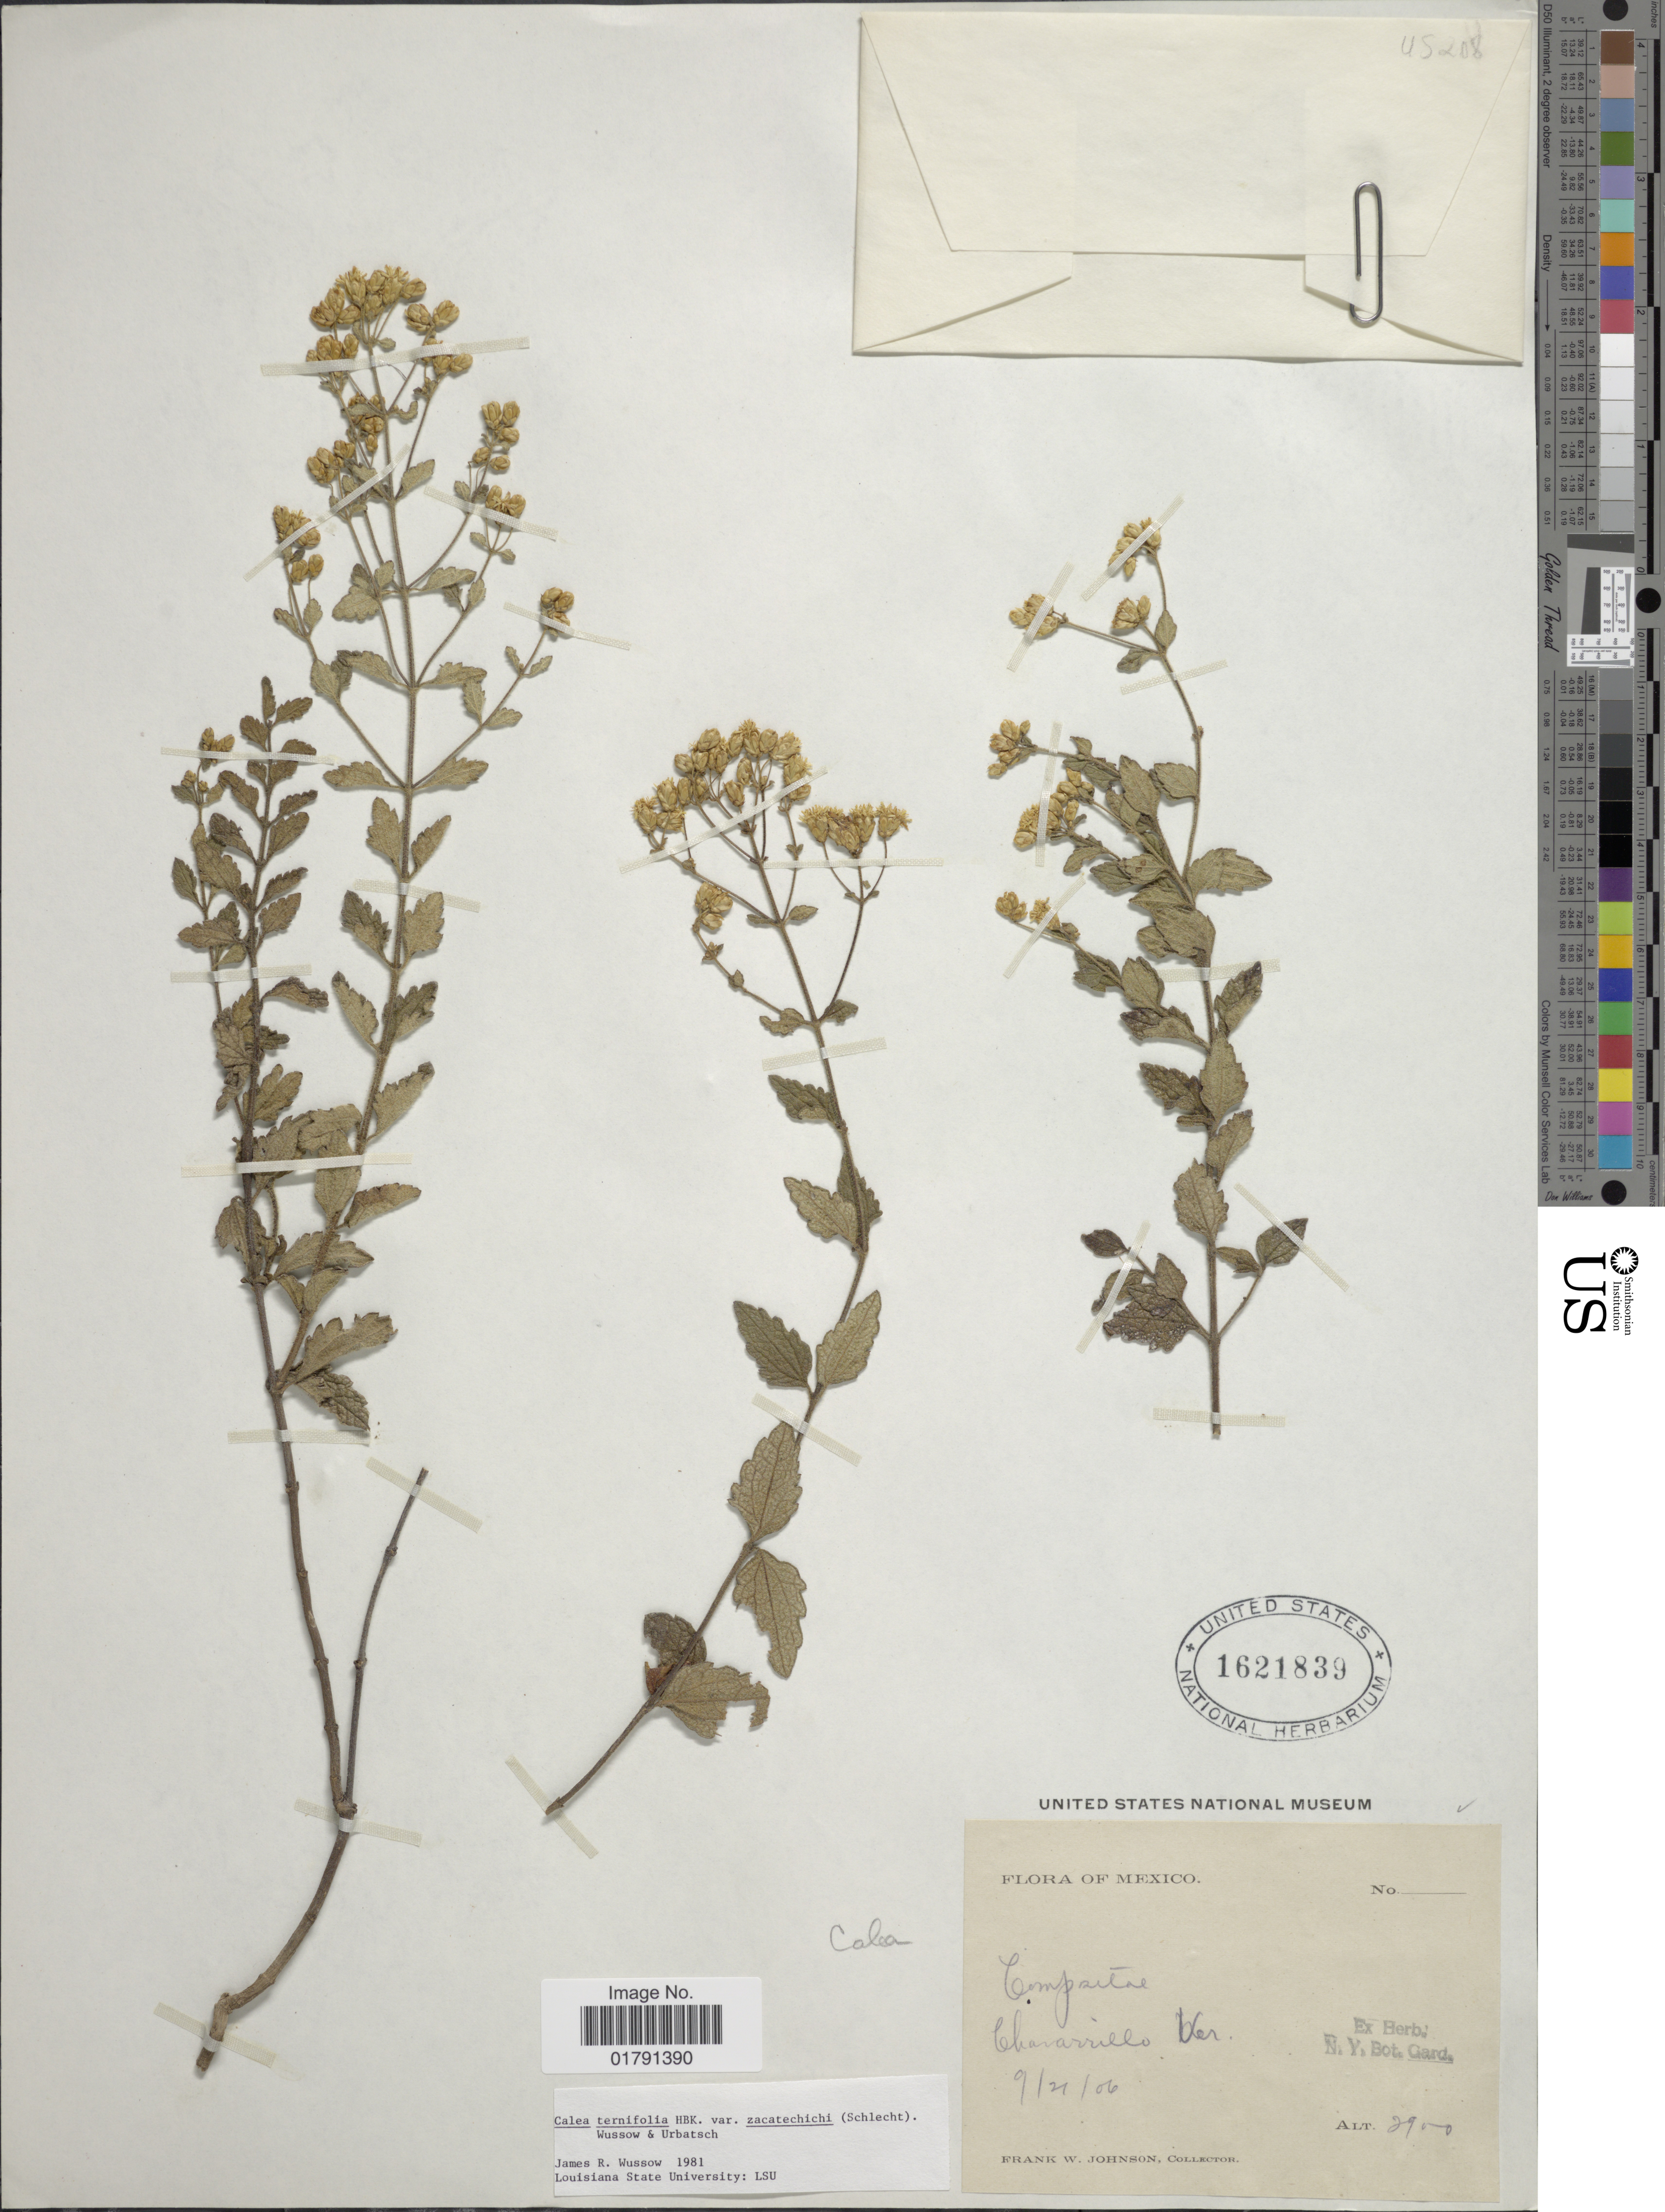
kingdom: Plantae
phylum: Tracheophyta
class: Magnoliopsida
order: Asterales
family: Asteraceae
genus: Calea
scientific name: Calea ternifolia var. zacatechichi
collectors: F. W. Johnson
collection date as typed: Transcribed d/m/y: 21/9/6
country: Mexico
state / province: Veracruz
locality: Chavarrillo, Ver.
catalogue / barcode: US 1621839